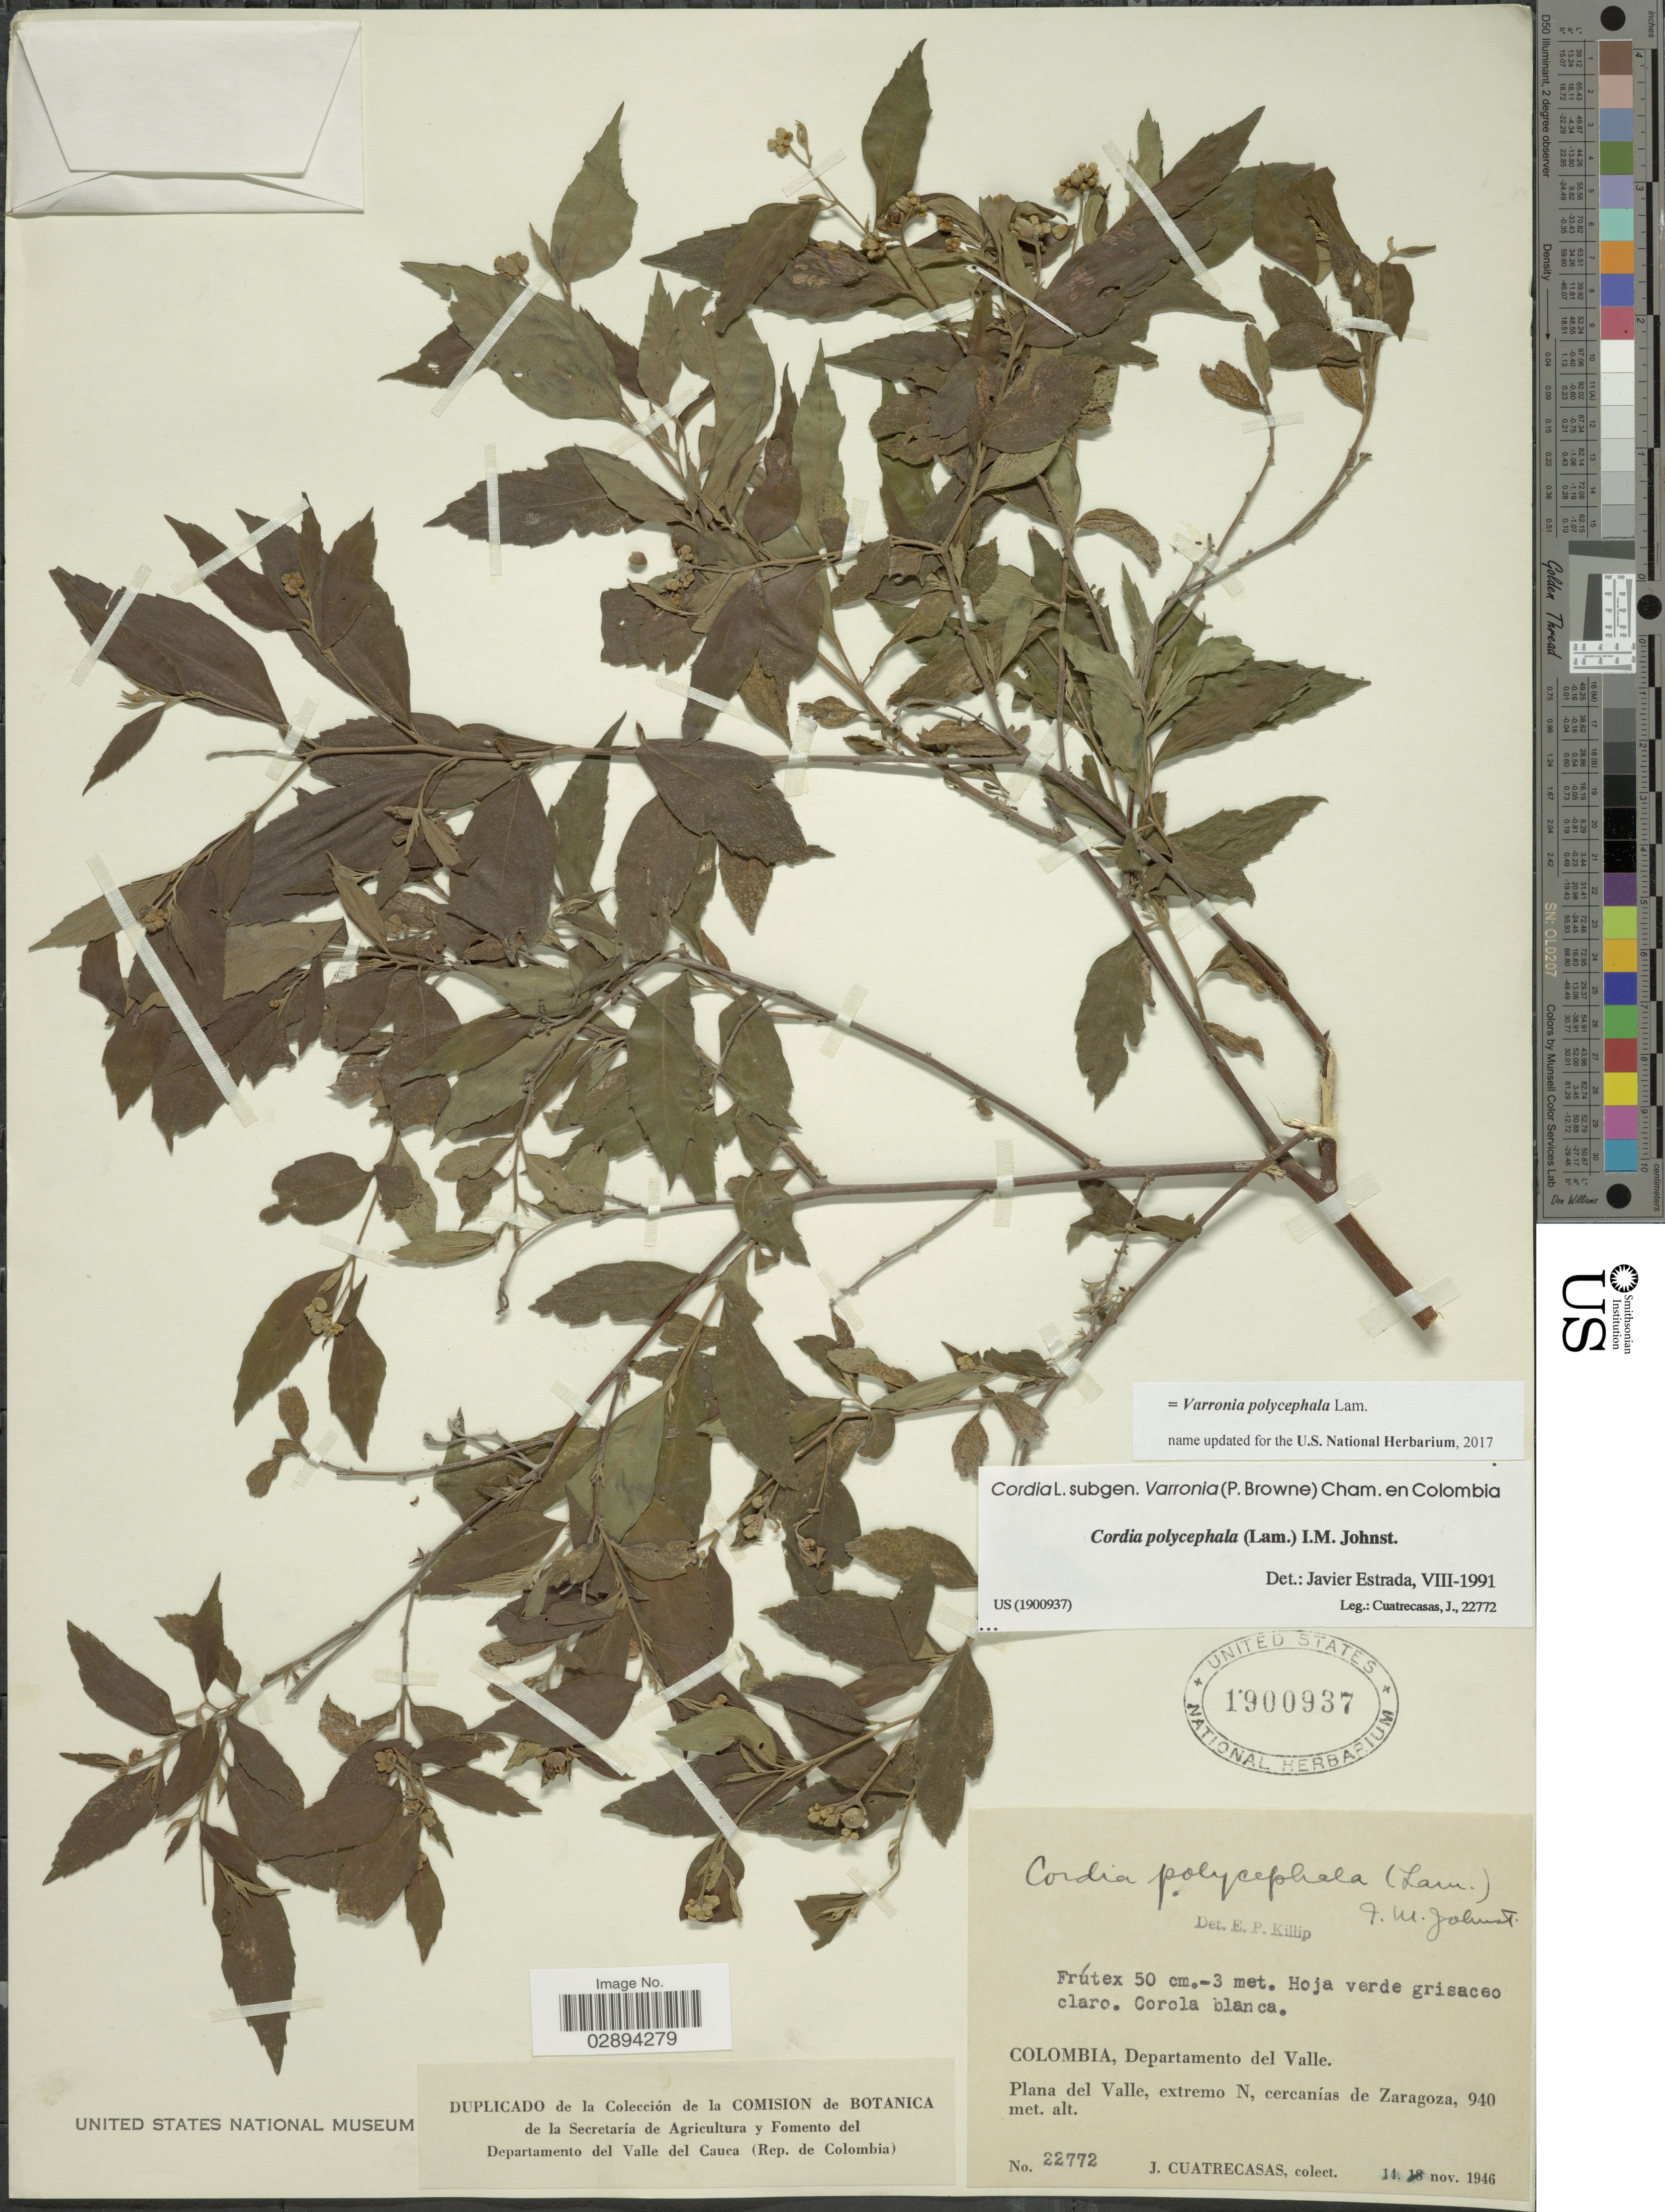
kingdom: Plantae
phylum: Tracheophyta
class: Magnoliopsida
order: Boraginales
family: Cordiaceae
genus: Varronia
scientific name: Varronia polycephala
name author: Lam.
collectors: J. Cuatrecasas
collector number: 22772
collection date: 1946-11-14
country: Colombia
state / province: Valle del Cauca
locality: Departamento del Valle, Plana del Valle, extremo N, cercanías de Zaragoza.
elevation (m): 940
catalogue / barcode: US 1900937